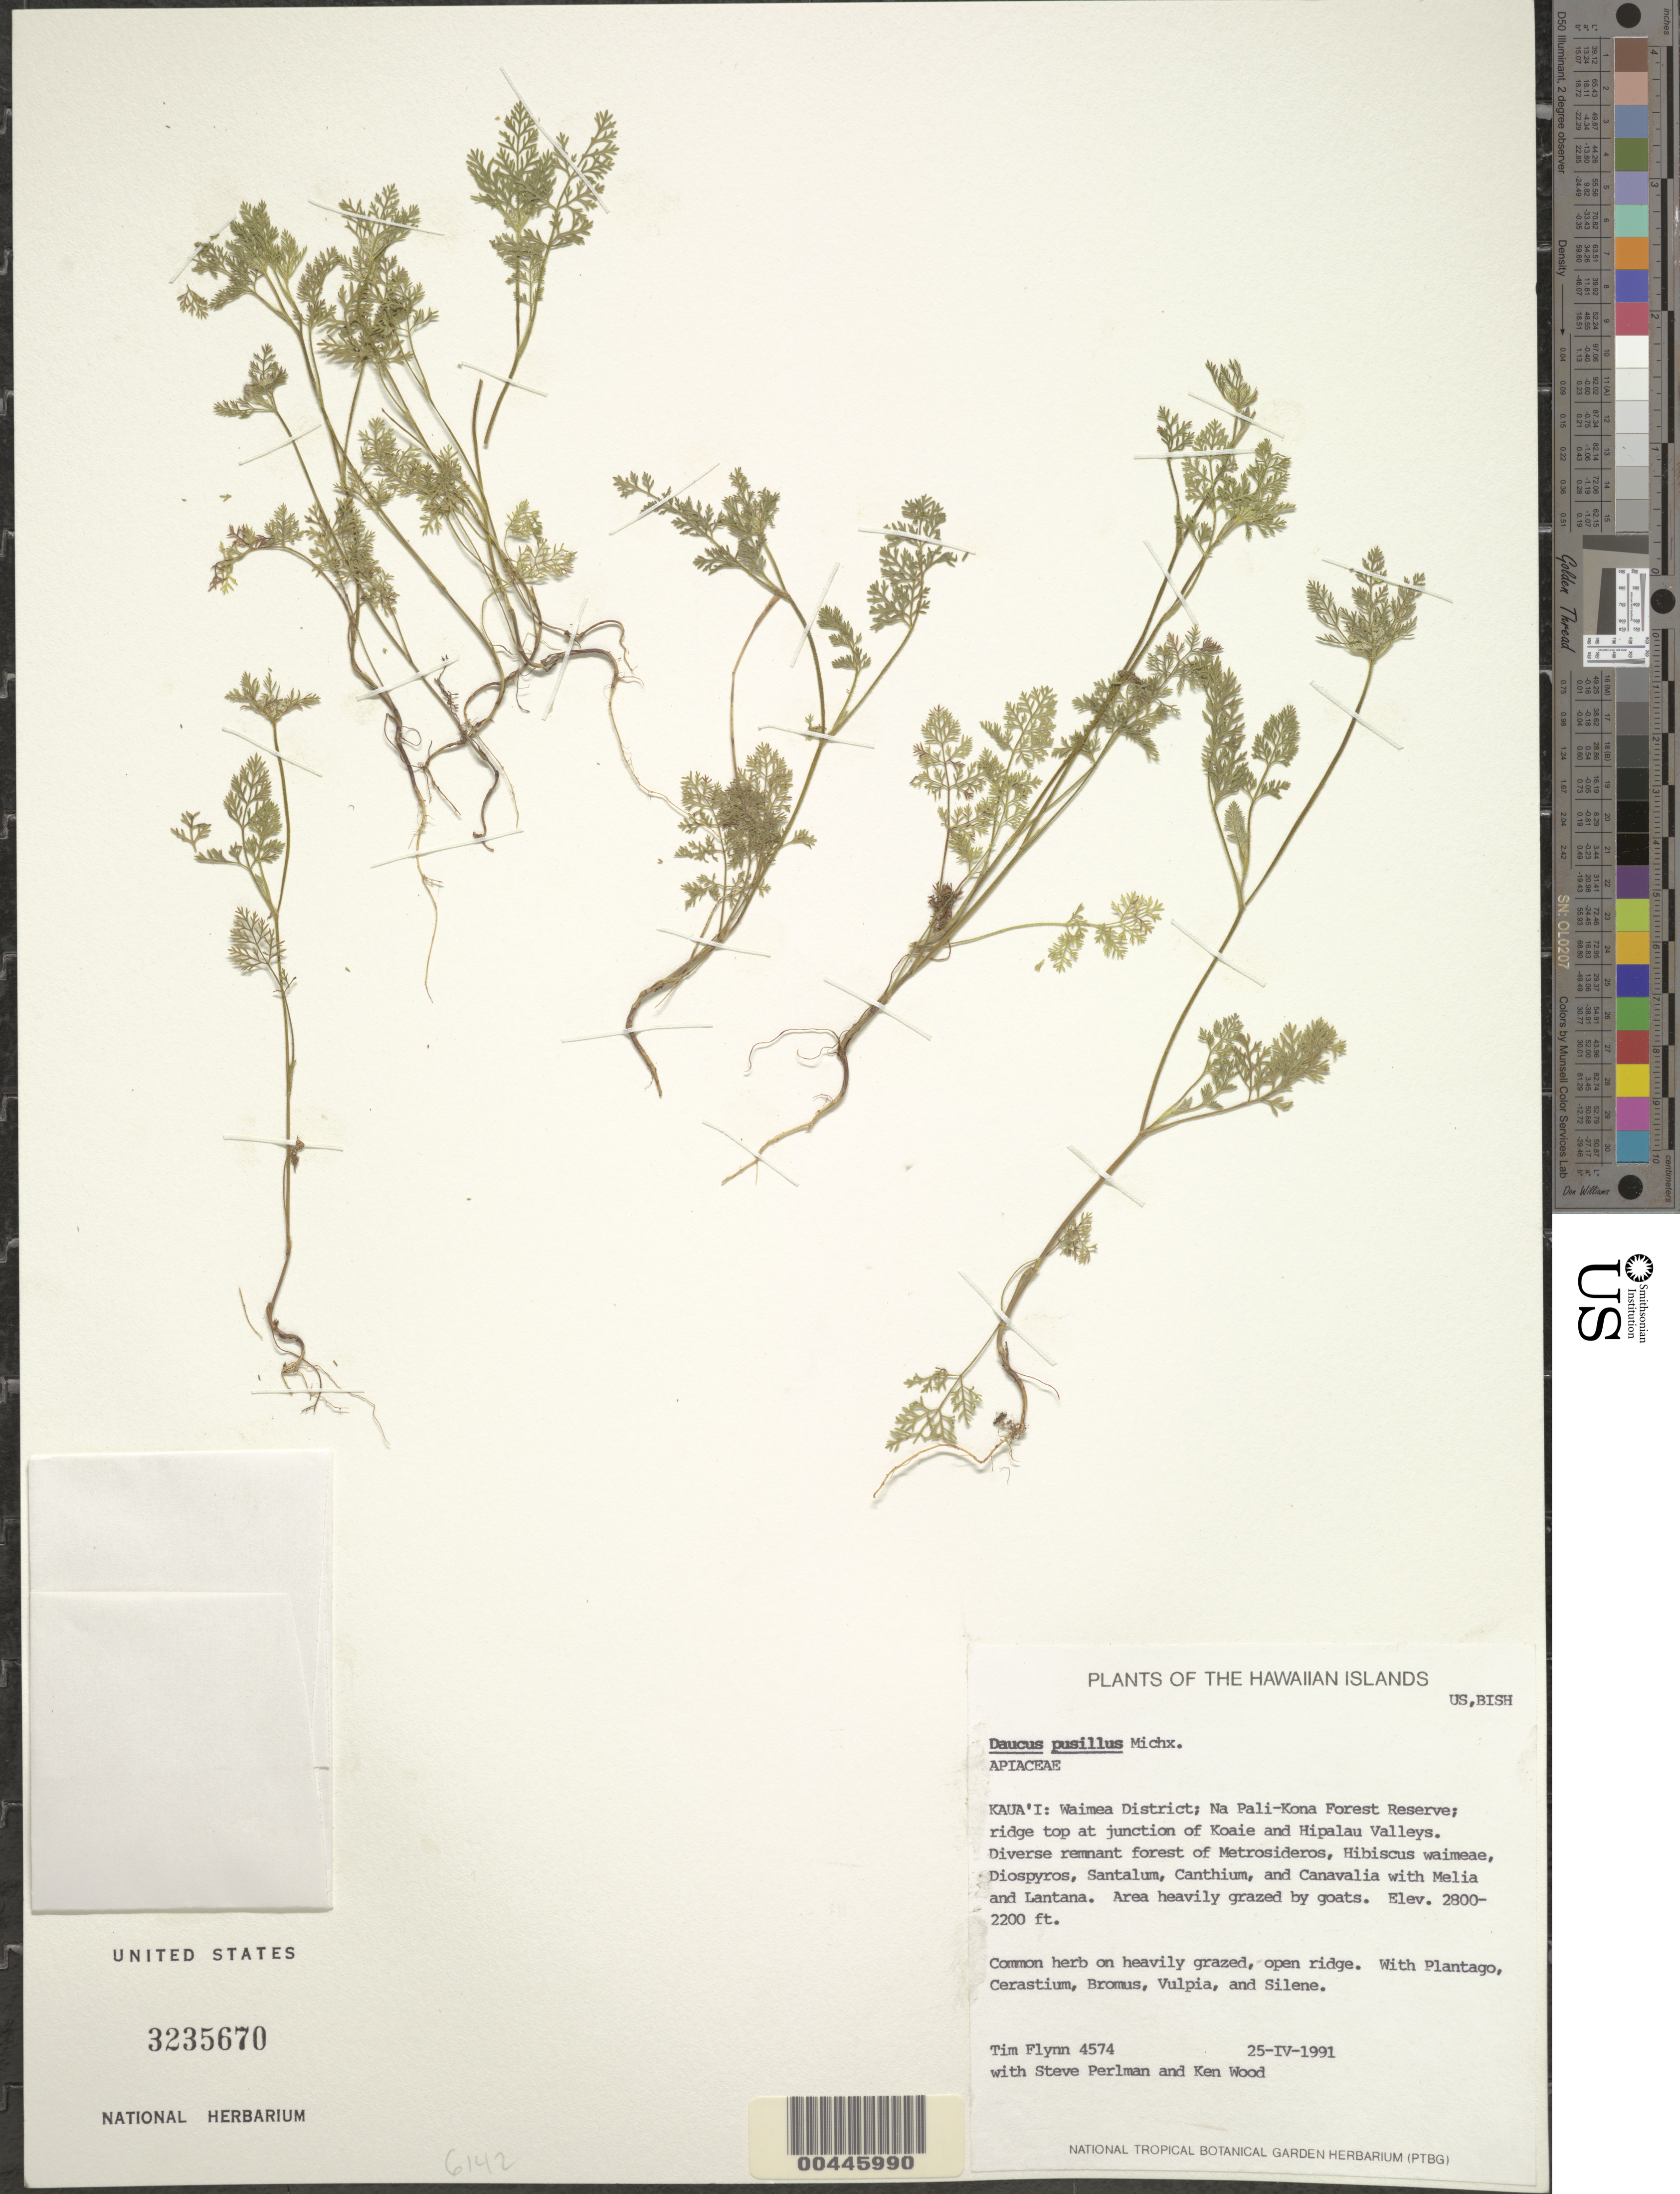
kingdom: Plantae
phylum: Tracheophyta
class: Magnoliopsida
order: Apiales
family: Apiaceae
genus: Daucus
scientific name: Daucus pusillus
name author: Michx.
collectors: T. W. Flynn, S. P. Perlman & K. Wood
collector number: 4574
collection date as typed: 25 Apr 1991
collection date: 1991-04-25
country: United States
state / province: Hawaii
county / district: Kauai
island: Kaua'i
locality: Waimea Dist., Na Pali Kona For Res, ridge top at jct. of Koaie and Hipalau Valleys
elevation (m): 853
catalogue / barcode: US 3235670